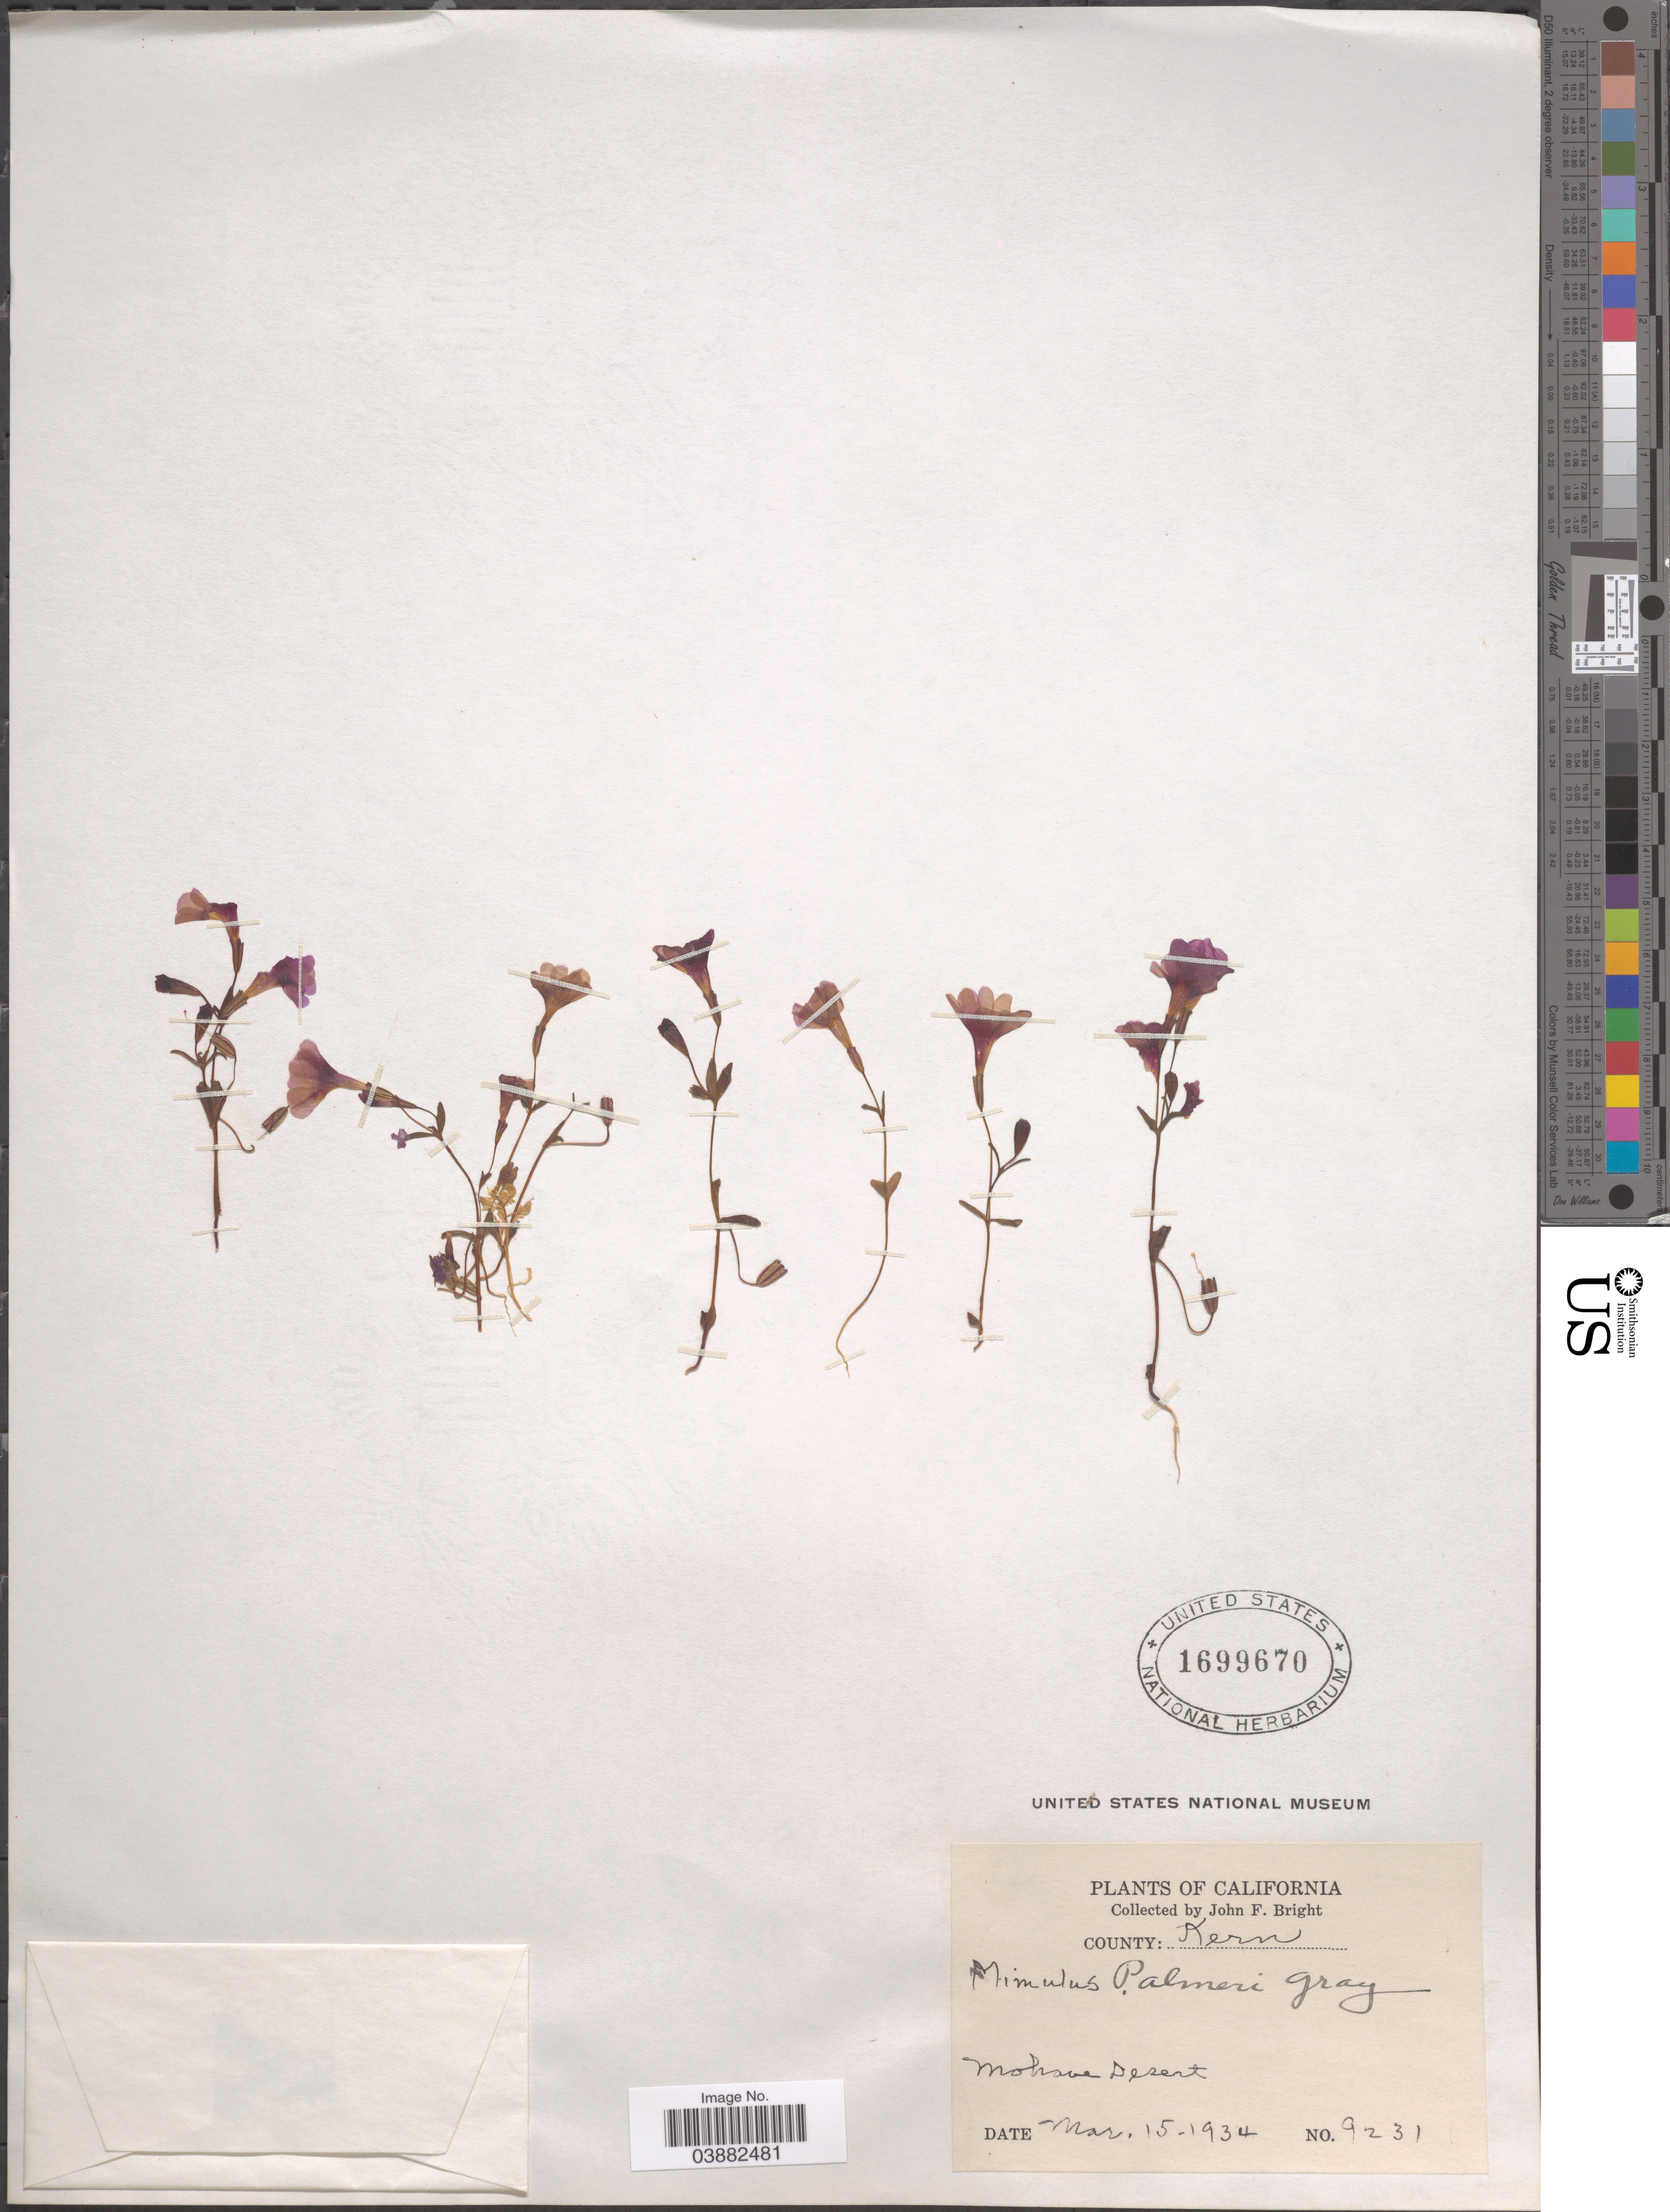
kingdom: Plantae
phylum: Tracheophyta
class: Magnoliopsida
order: Lamiales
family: Phrymaceae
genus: Mimulus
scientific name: Mimulus palmeri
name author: A. Gray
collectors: J. Bright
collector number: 9231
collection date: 1934-03-15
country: United States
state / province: California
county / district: Kern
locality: County: Kern. Mohave Desert.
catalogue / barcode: US 1699670